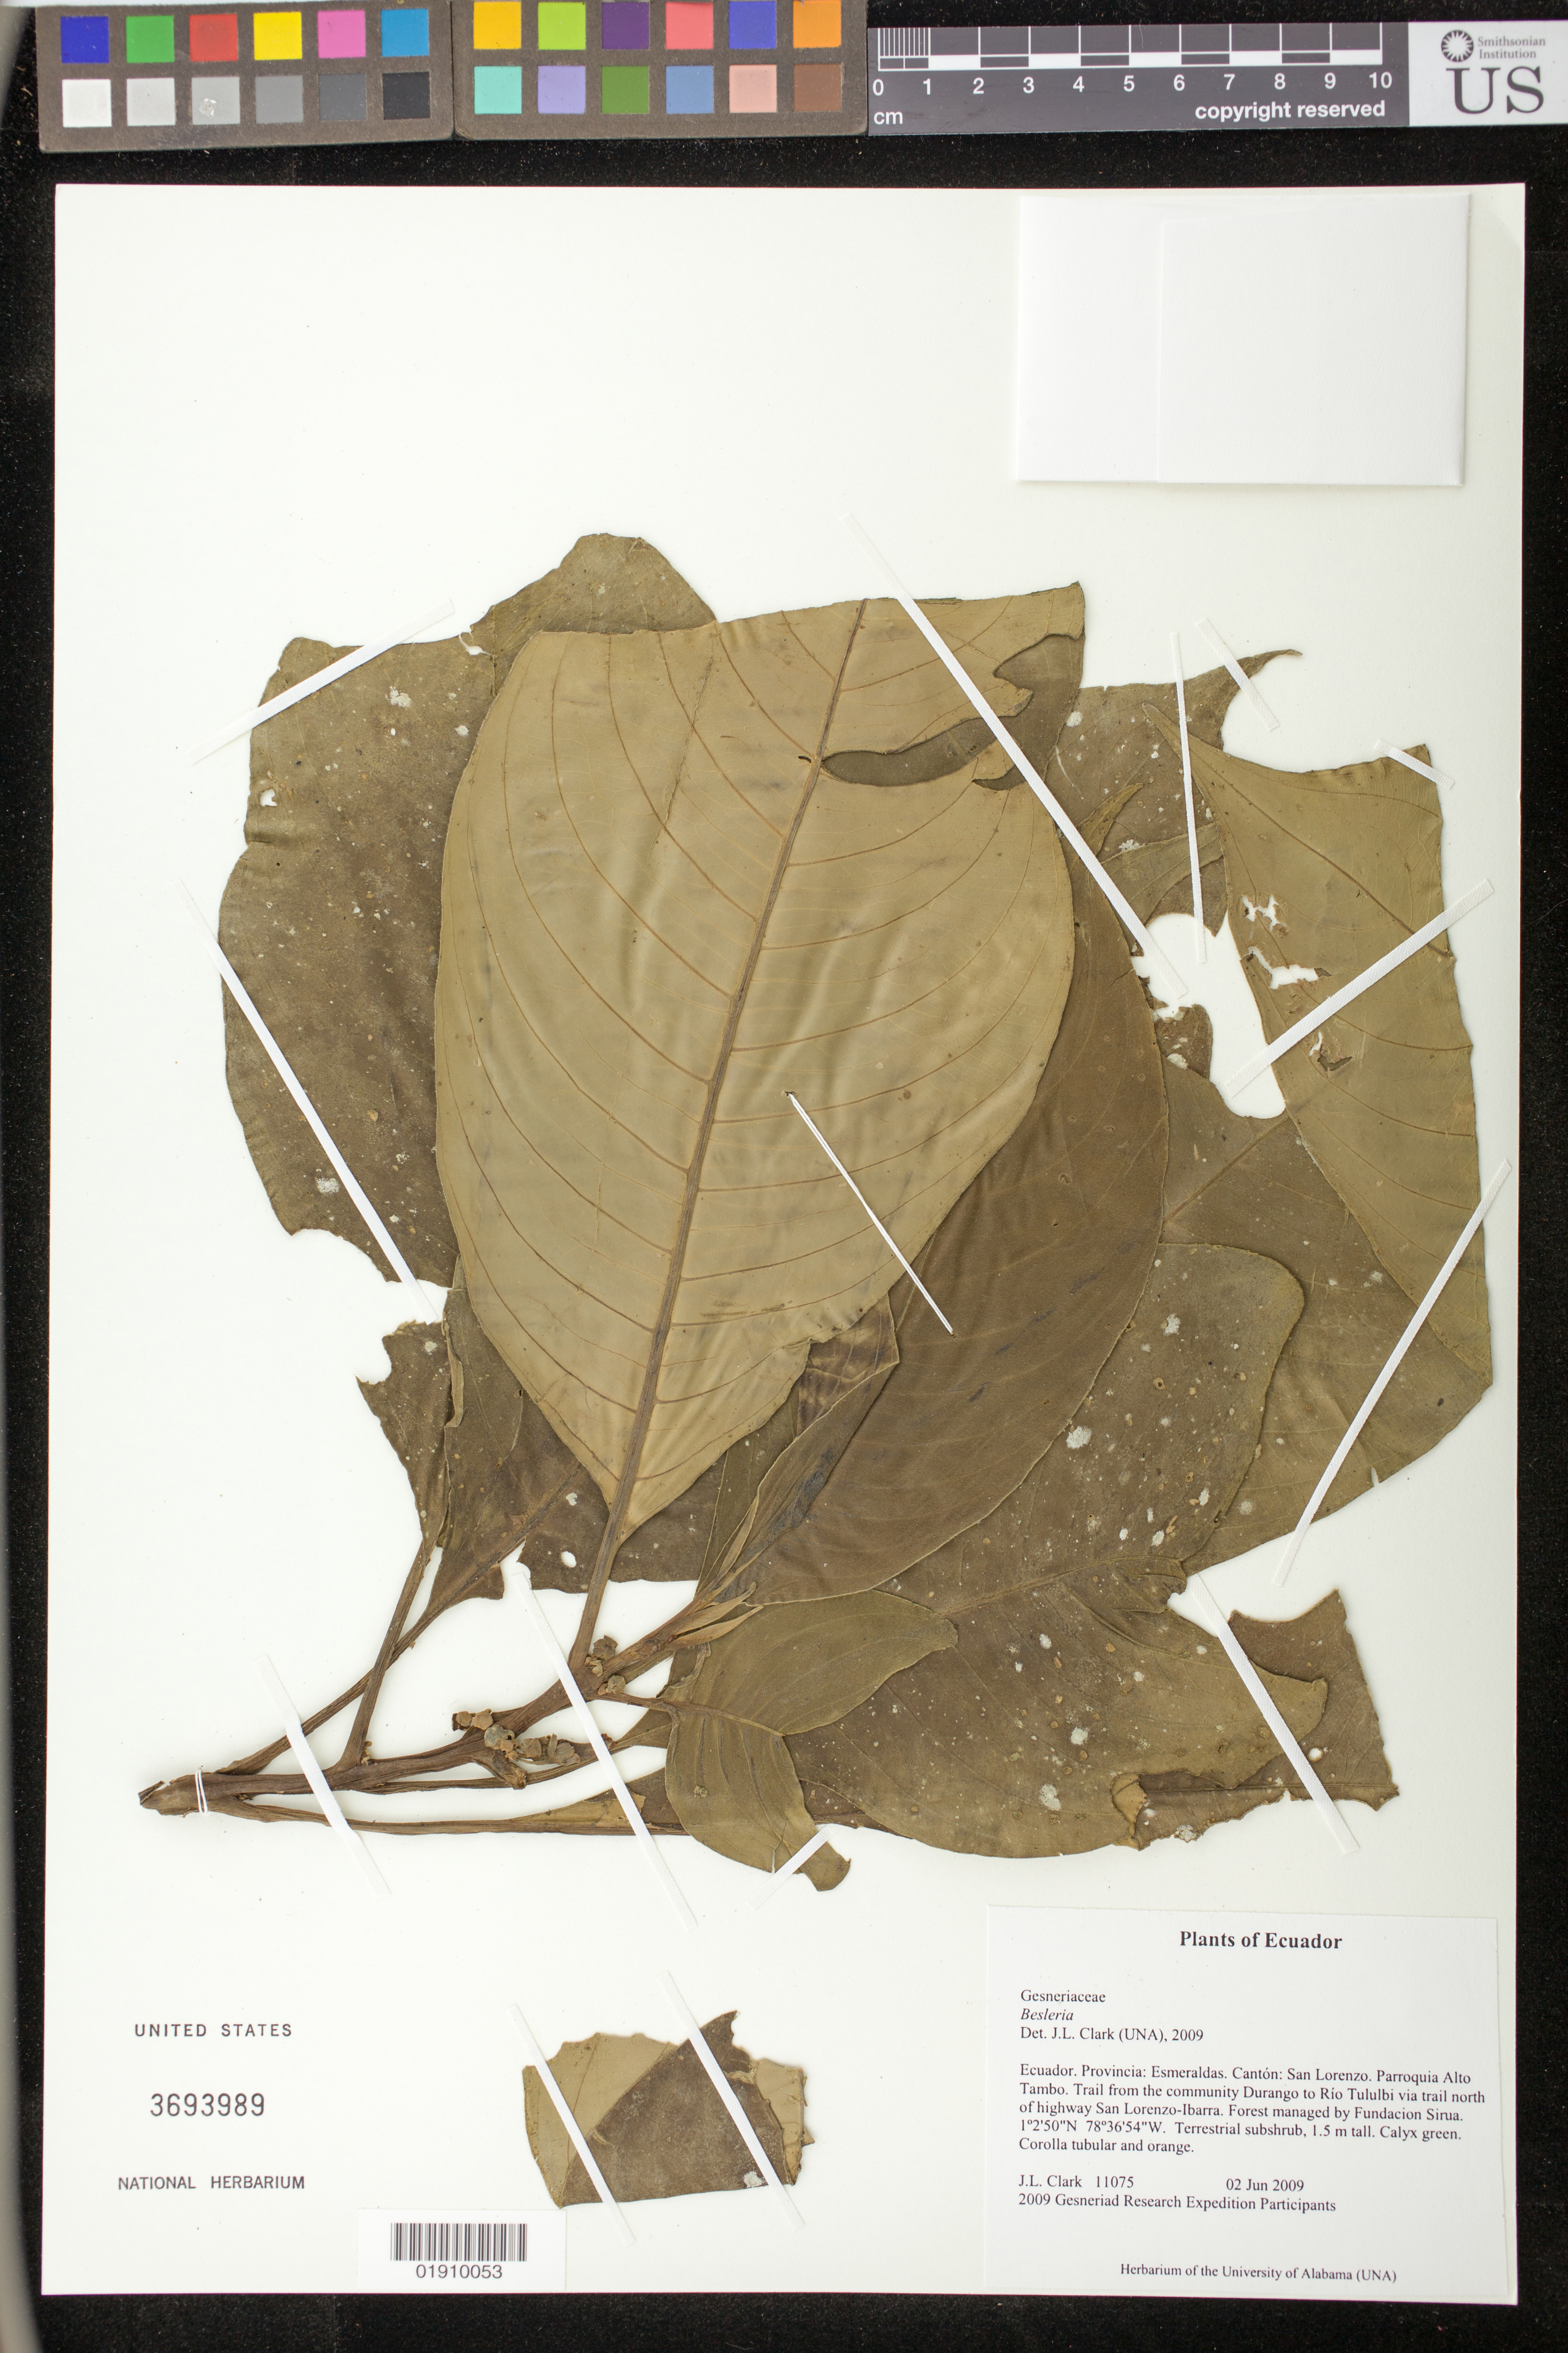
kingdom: Plantae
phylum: Tracheophyta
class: Magnoliopsida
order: Lamiales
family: Gesneriaceae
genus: Besleria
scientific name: Besleria sp.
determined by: Clark, J. L., (SEL), The Marie Selby Botanical Garden (UNITED STATES)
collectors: J. L. Clark & 2009 Gesneriad Research Expedition Participants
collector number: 11075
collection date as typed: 02 Jun 2009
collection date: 2009-06-02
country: Ecuador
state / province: Esmeraldas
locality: Ecuador. Provincia: Esmeraldas. Canton: San Lorenzo. Parroquia Alto Tambo. Trail from the community Durango to Rio Tulubi via trail north of highway San Lorenzo-Ibarra. Forest managed by Fundacion Sirua.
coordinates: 1 02 50 N, 78 36 54 W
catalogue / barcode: US 3693989